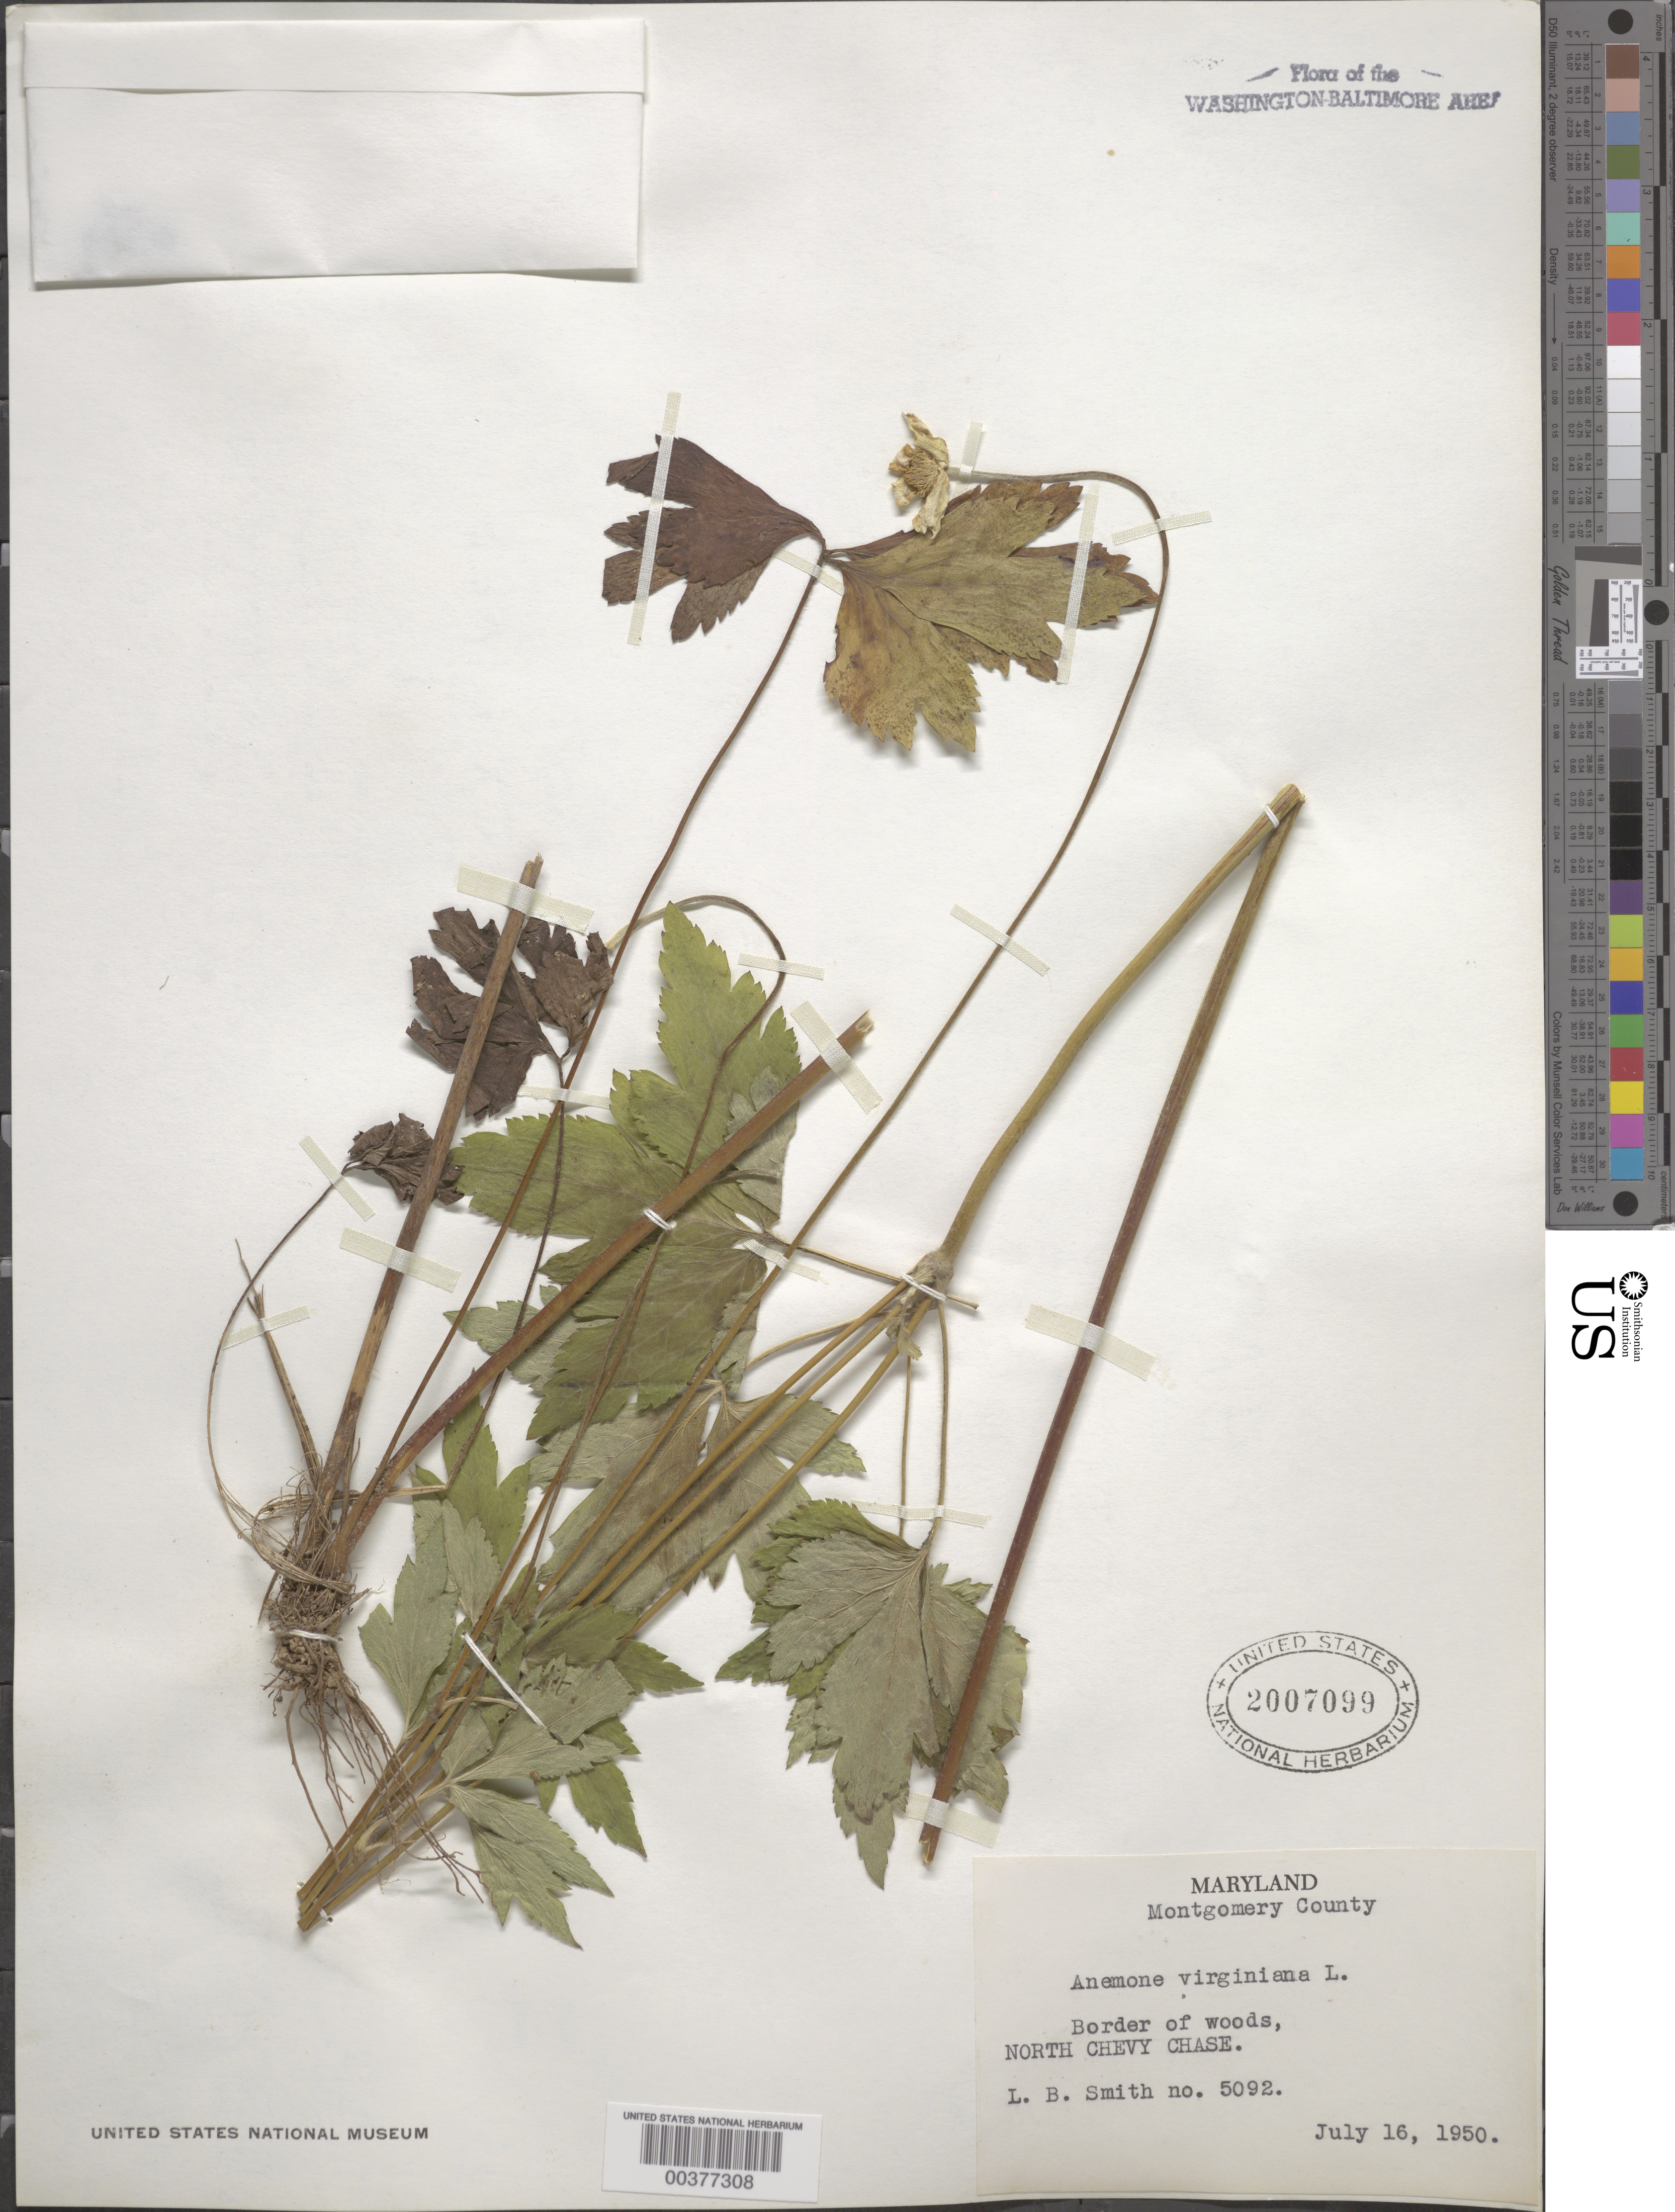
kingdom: Plantae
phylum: Tracheophyta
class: Magnoliopsida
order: Ranunculales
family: Ranunculaceae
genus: Anemone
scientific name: Anemone virginiana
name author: L.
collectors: L. Smith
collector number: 5092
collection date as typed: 16 Jul 1950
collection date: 1950-07-16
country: United States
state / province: Maryland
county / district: Montgomery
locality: North Chevy Chase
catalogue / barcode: US 2007099